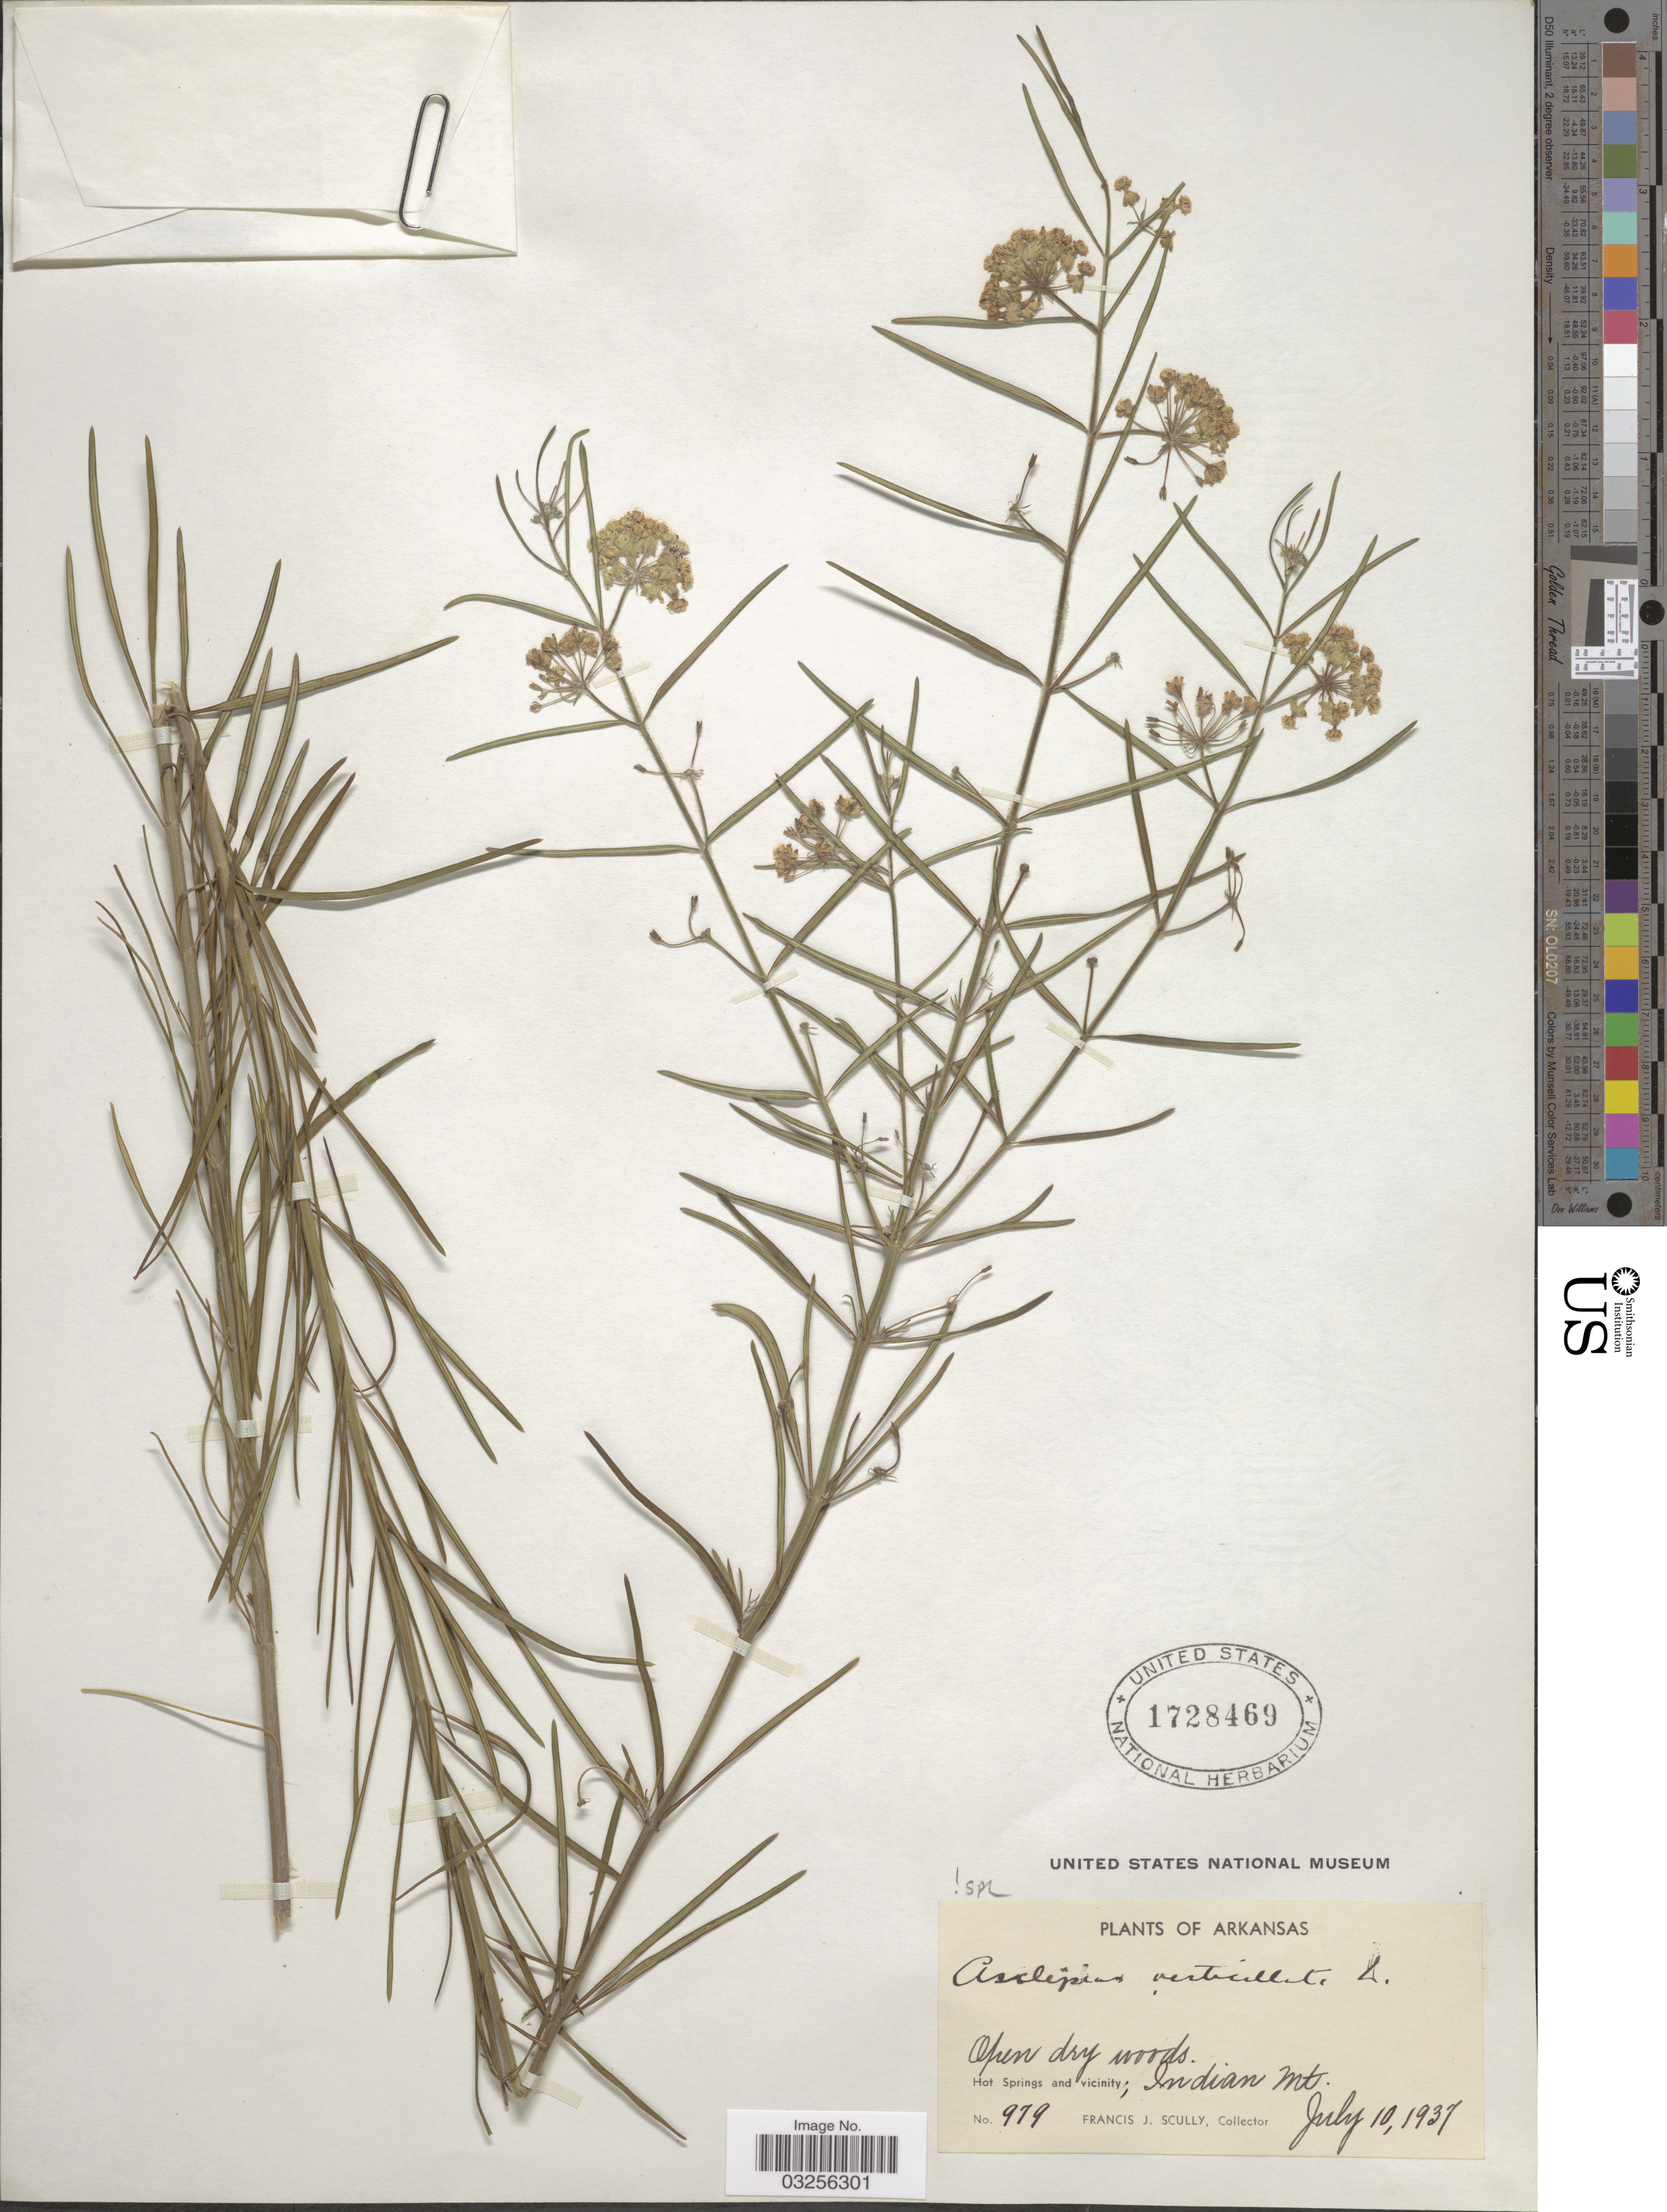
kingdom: Plantae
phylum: Tracheophyta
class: Magnoliopsida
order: Gentianales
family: Apocynaceae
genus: Asclepias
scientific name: Asclepias verticillata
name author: L.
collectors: F. J. Scully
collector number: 979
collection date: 1937-07-10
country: United States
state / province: Arkansas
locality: Hot Springs and vicinity; Indian Mt.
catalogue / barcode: US 1728469